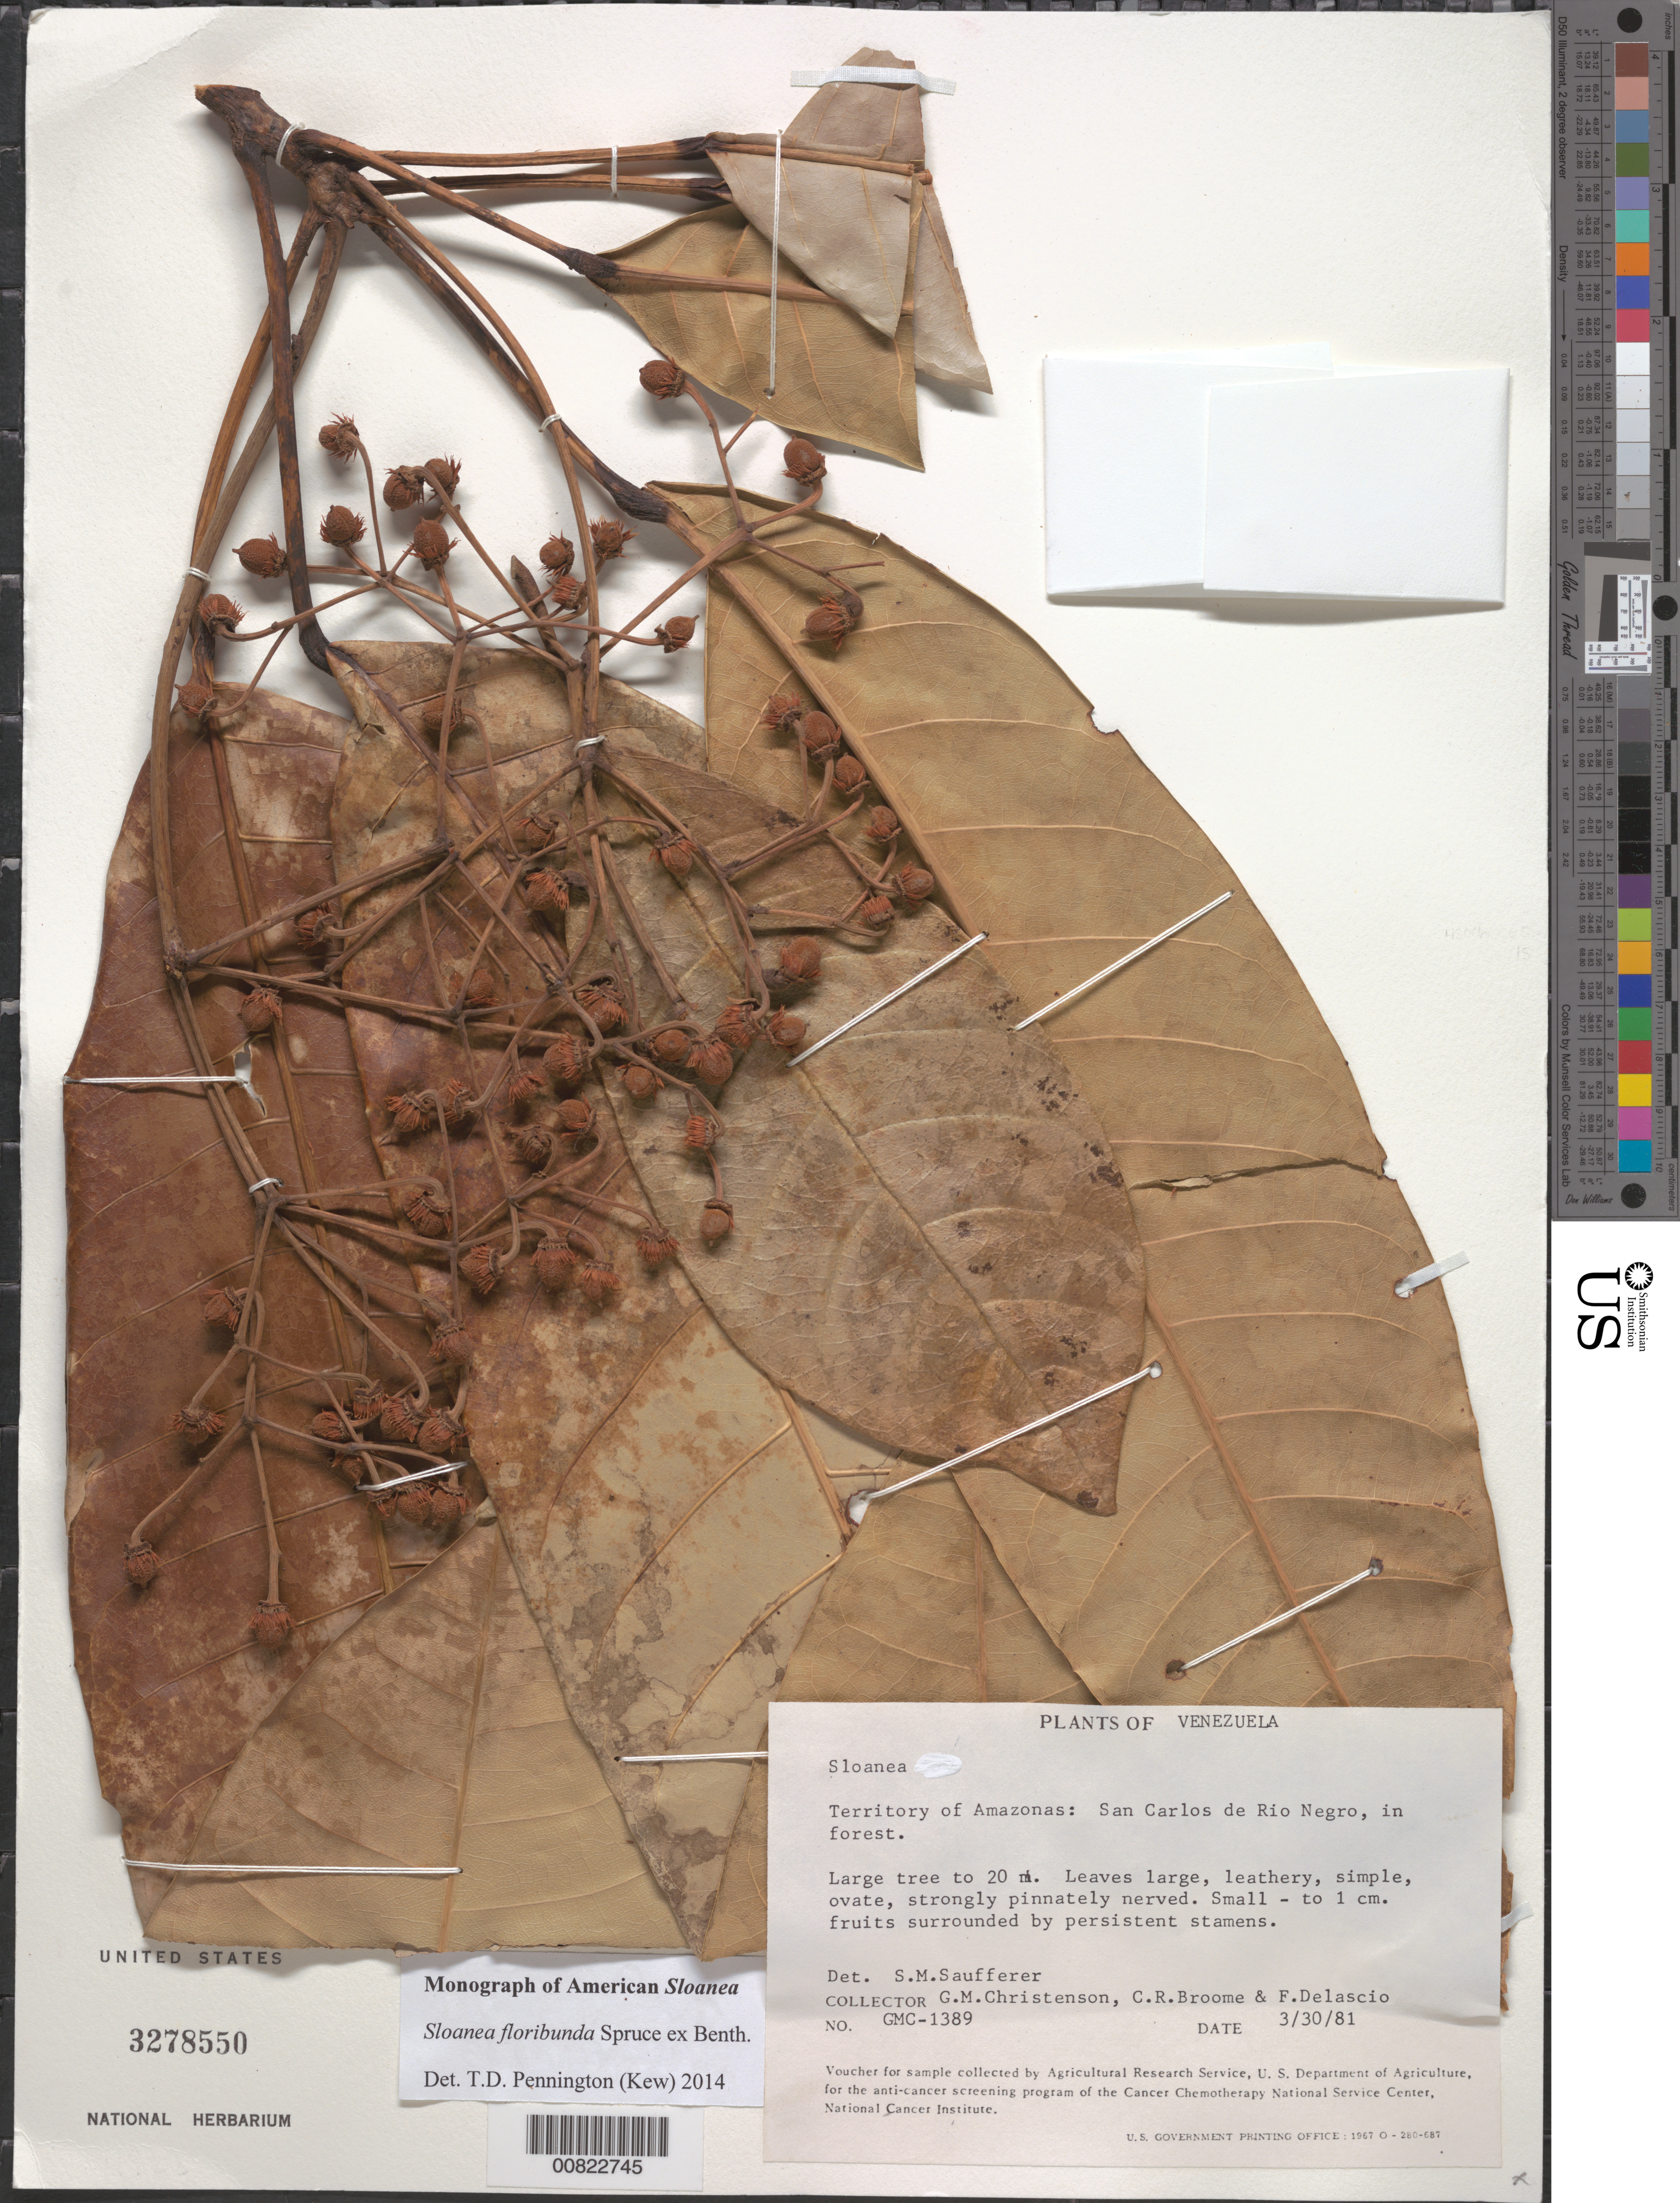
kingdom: Plantae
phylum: Tracheophyta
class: Magnoliopsida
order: Oxalidales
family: Elaeocarpaceae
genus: Sloanea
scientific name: Sloanea floribunda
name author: Spruce ex Benth.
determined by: Pennington, T. D., (K)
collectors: G. Christenson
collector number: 1389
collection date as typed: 30-Mar-81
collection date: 1981-03-30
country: Venezuela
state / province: Amazonas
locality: San Carlos de Río Negro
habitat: Forest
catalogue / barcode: US 3278550